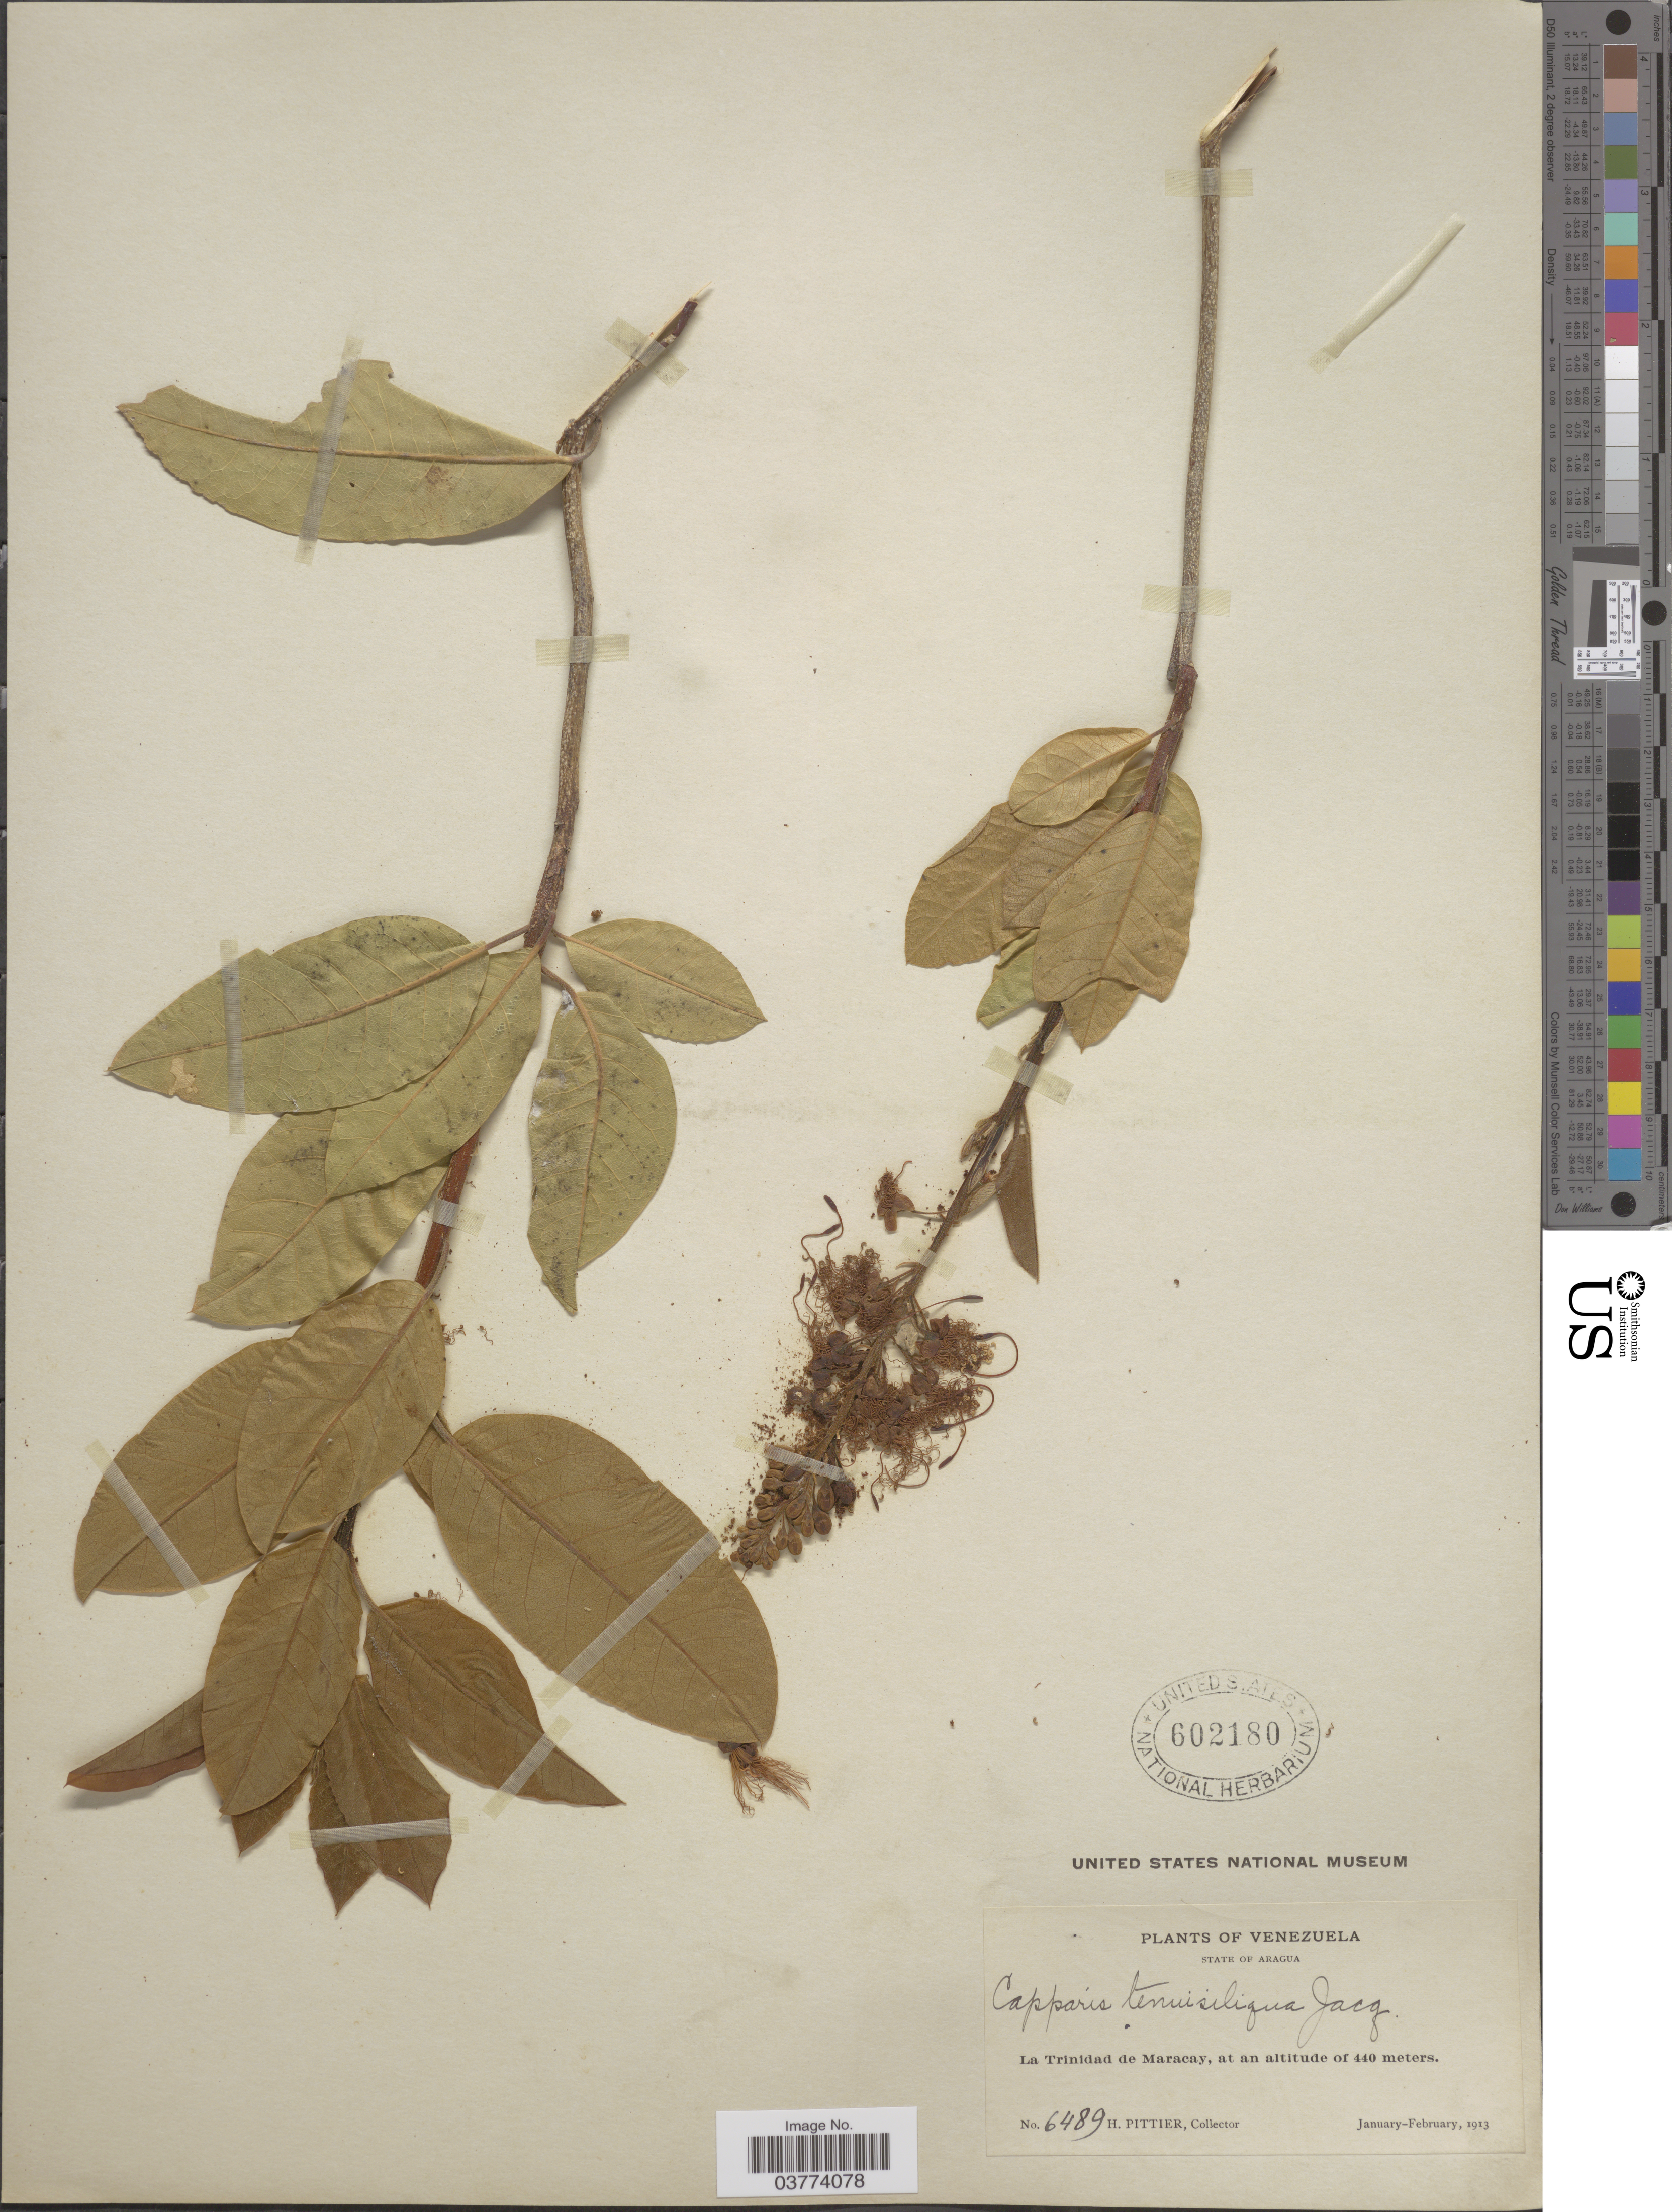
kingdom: Plantae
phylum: Tracheophyta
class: Magnoliopsida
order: Brassicales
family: Capparaceae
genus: Monilicarpa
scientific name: Monilicarpa tenuisiliqua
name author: (Jacq.) Cornejo & Iltis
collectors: H. F. Pittier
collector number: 6489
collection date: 1913-01/1913-02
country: Venezuela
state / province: Aragua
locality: La Trinidad de Maracay.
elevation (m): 440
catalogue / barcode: US 602180